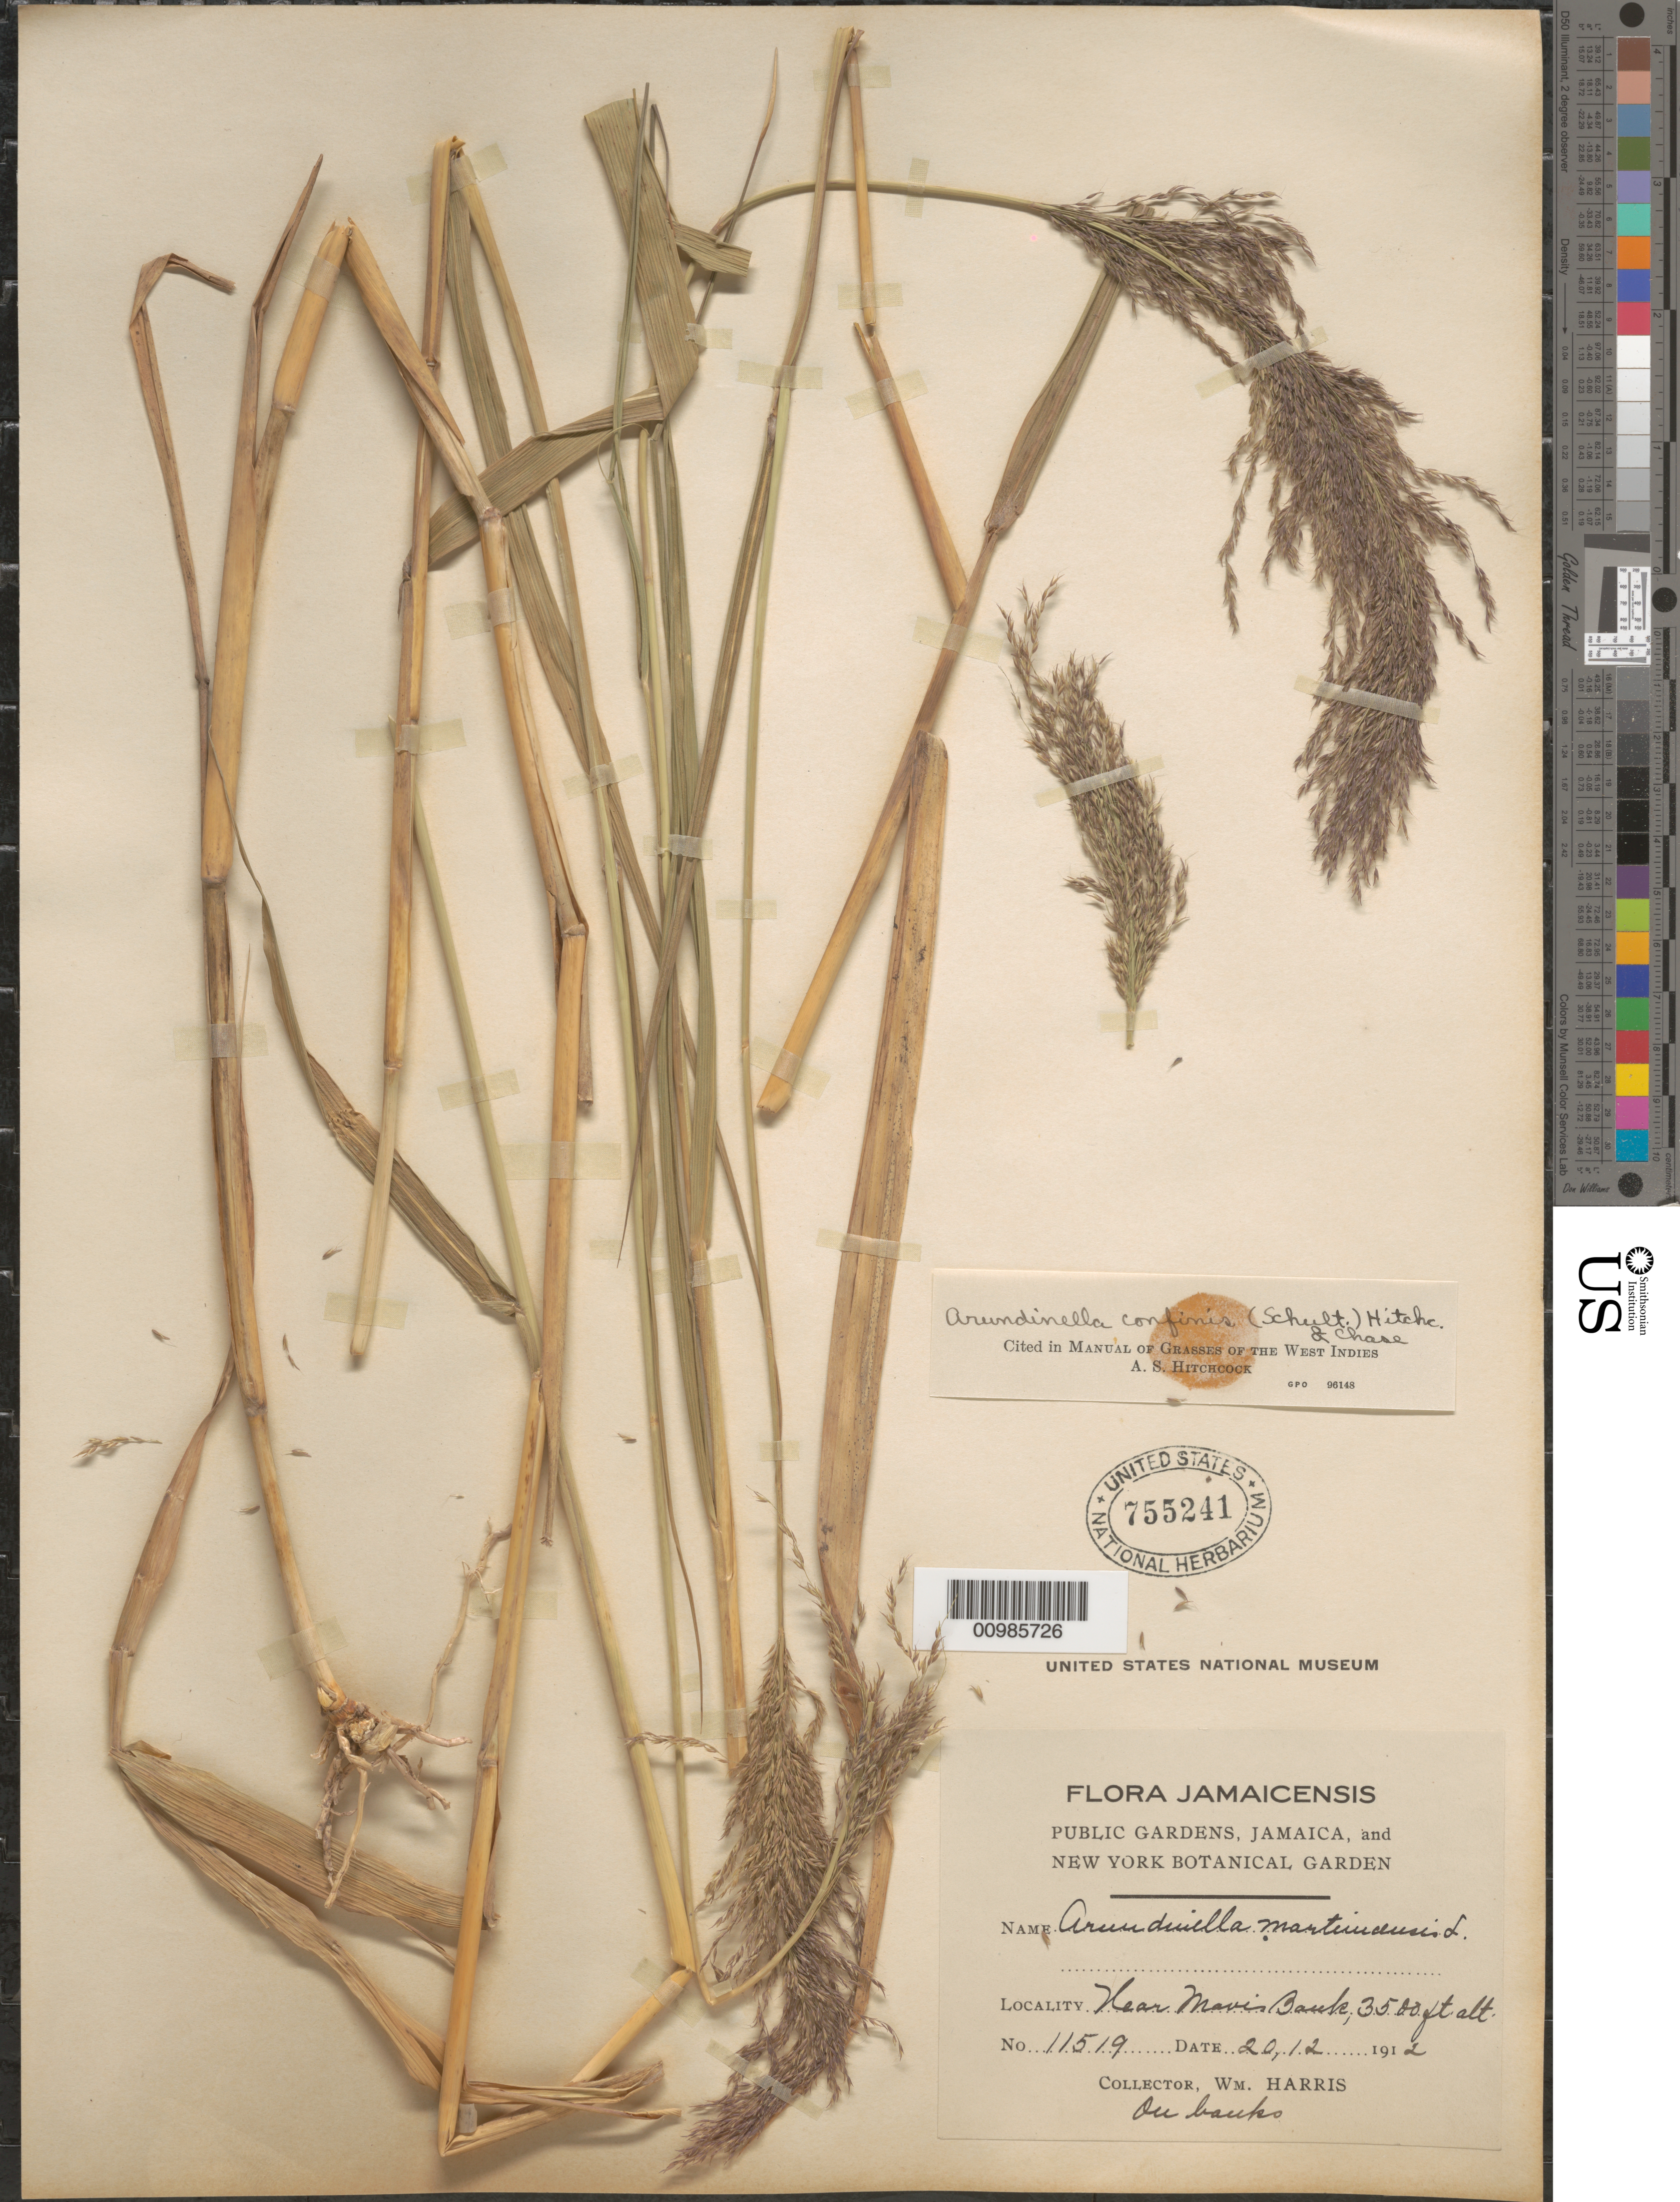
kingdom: Plantae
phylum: Tracheophyta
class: Liliopsida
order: Poales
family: Poaceae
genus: Arundinella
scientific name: Arundinella confinis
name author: (Schult.) Hitchc. & Chase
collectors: W. H. Harris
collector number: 11519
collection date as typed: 20 Dec 1912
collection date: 1912-12-20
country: Jamaica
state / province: Saint Andrew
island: Jamaica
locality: Near Mavis Bank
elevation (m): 1067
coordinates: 0 N, 0 E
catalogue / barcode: US 755241